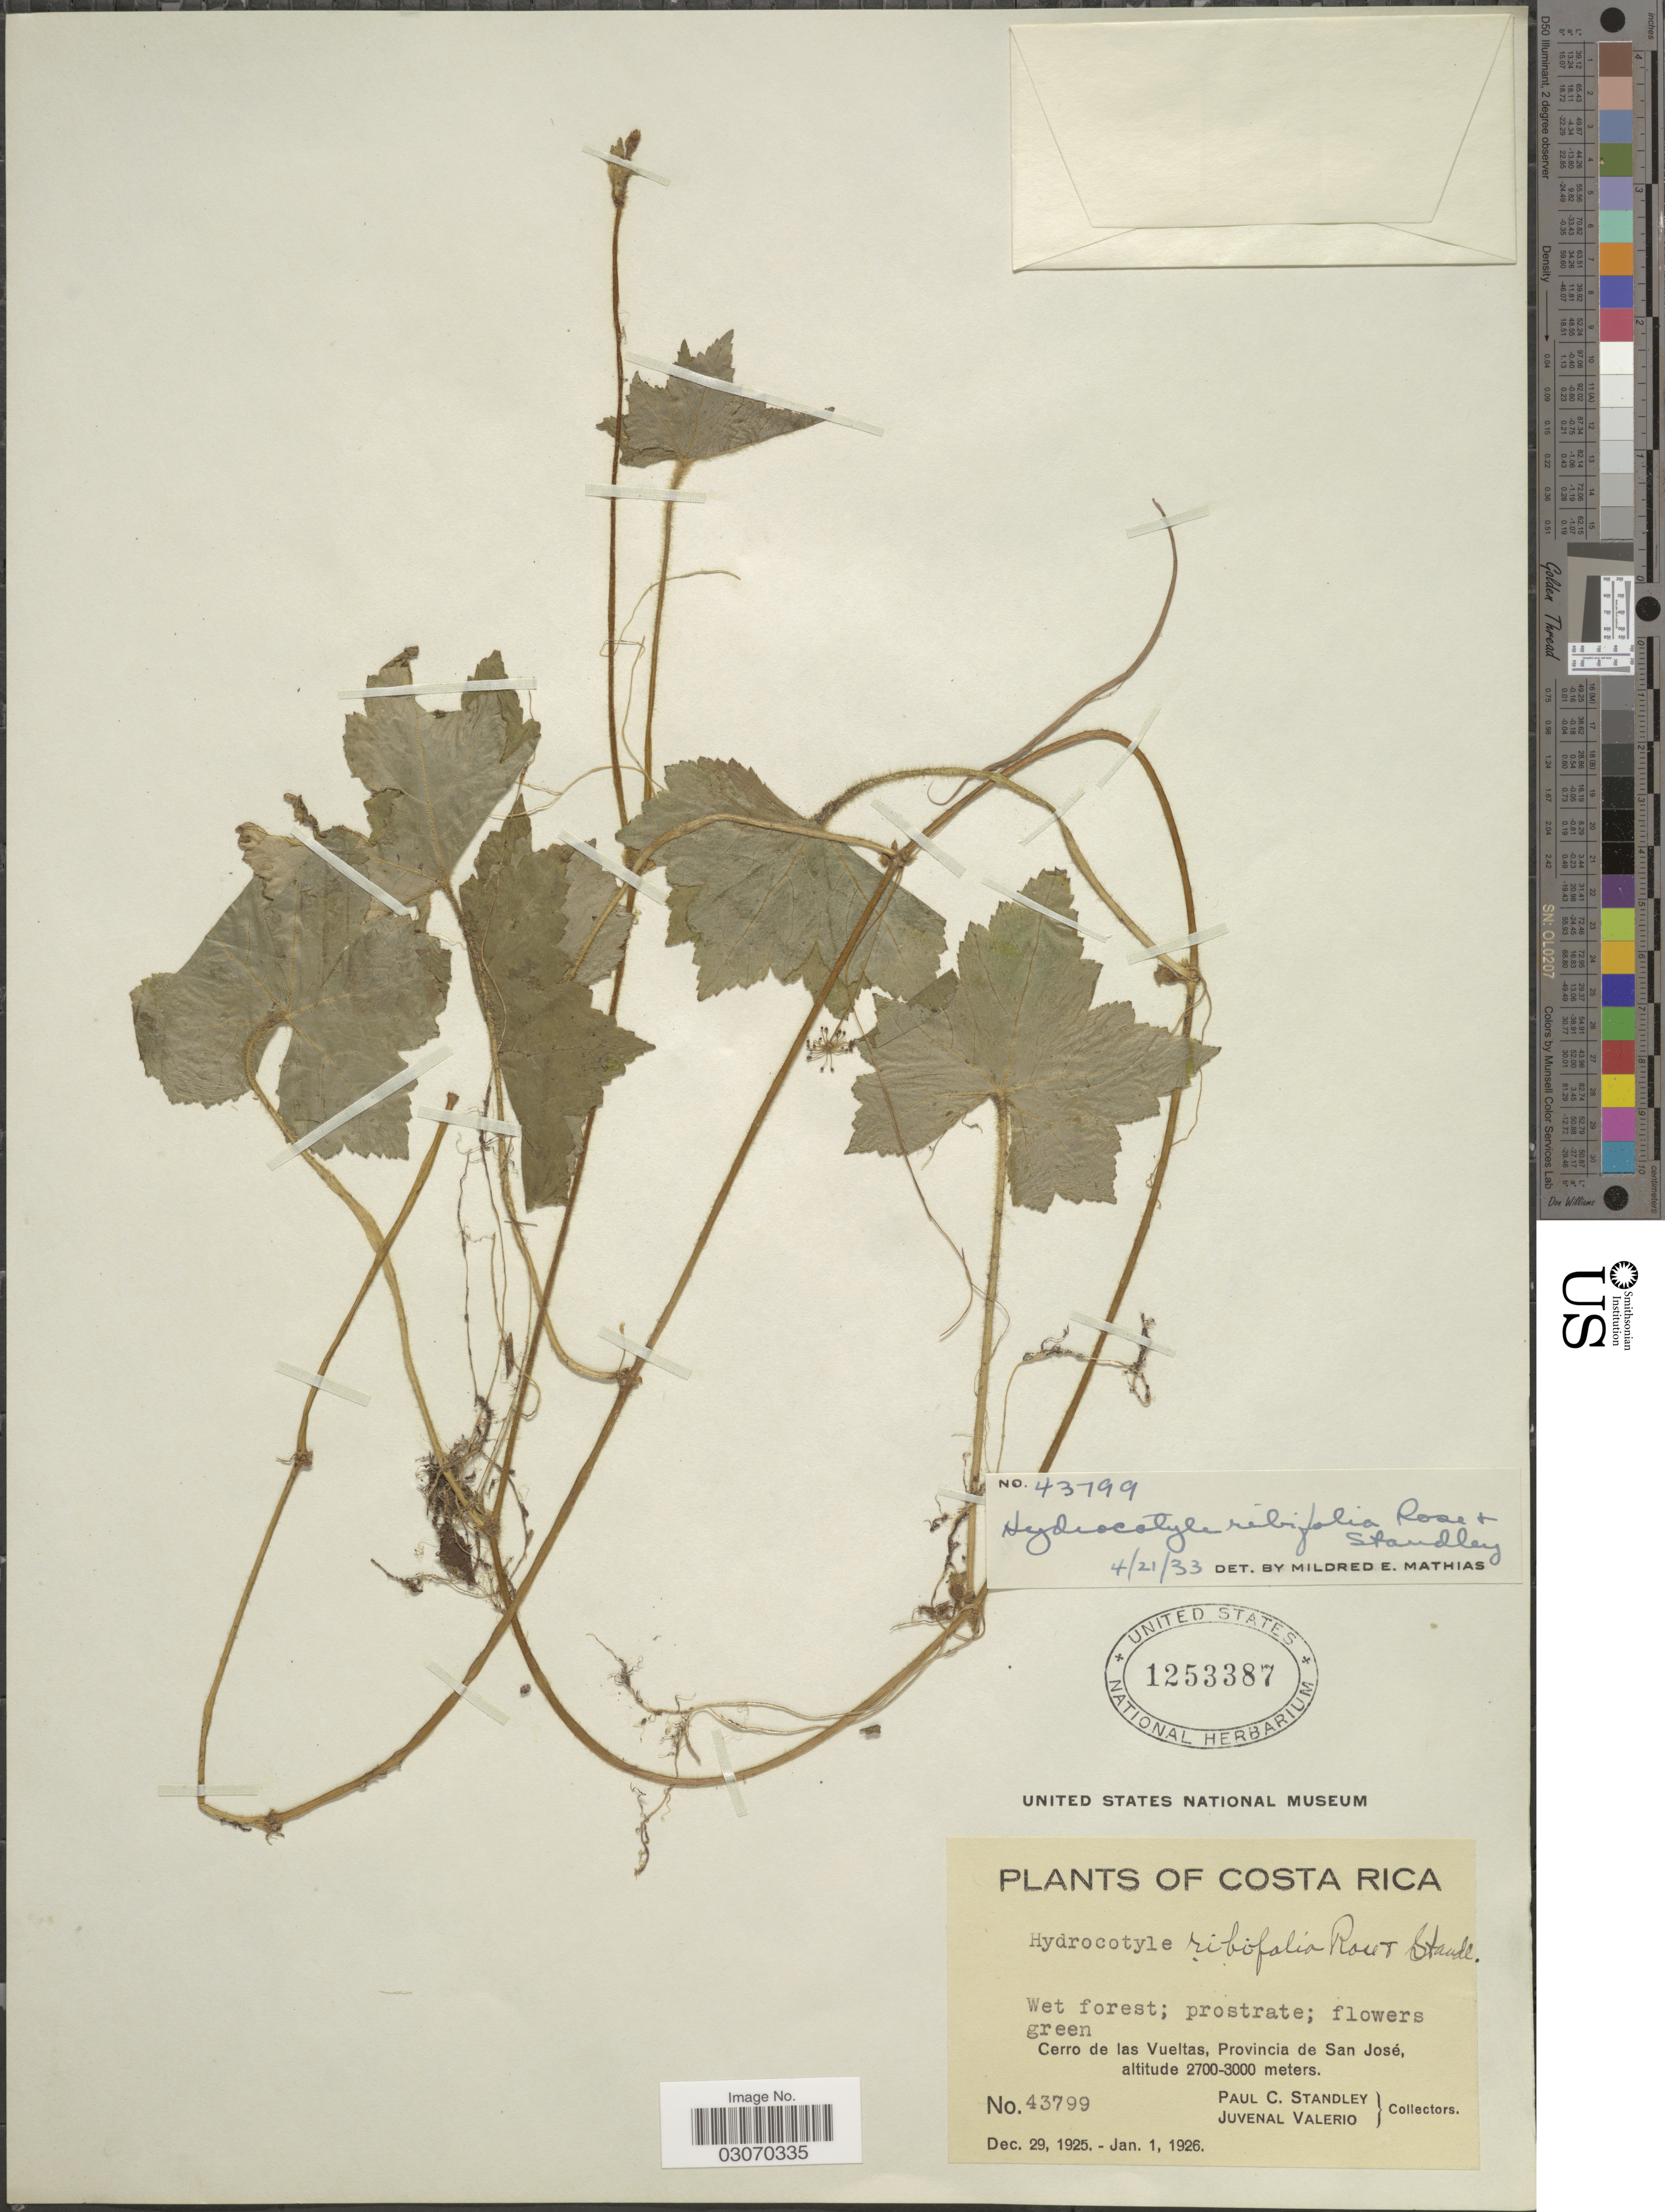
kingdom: Plantae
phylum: Tracheophyta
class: Magnoliopsida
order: Apiales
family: Araliaceae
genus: Hydrocotyle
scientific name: Hydrocotyle ribifolia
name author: Rose & Standl.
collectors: P. C. Standley & J. Valerio R.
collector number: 43799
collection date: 1925-12-29/1926-01-01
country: Costa Rica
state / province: San José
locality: Cerro de las Vueltas.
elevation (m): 2700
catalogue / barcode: US 1253387